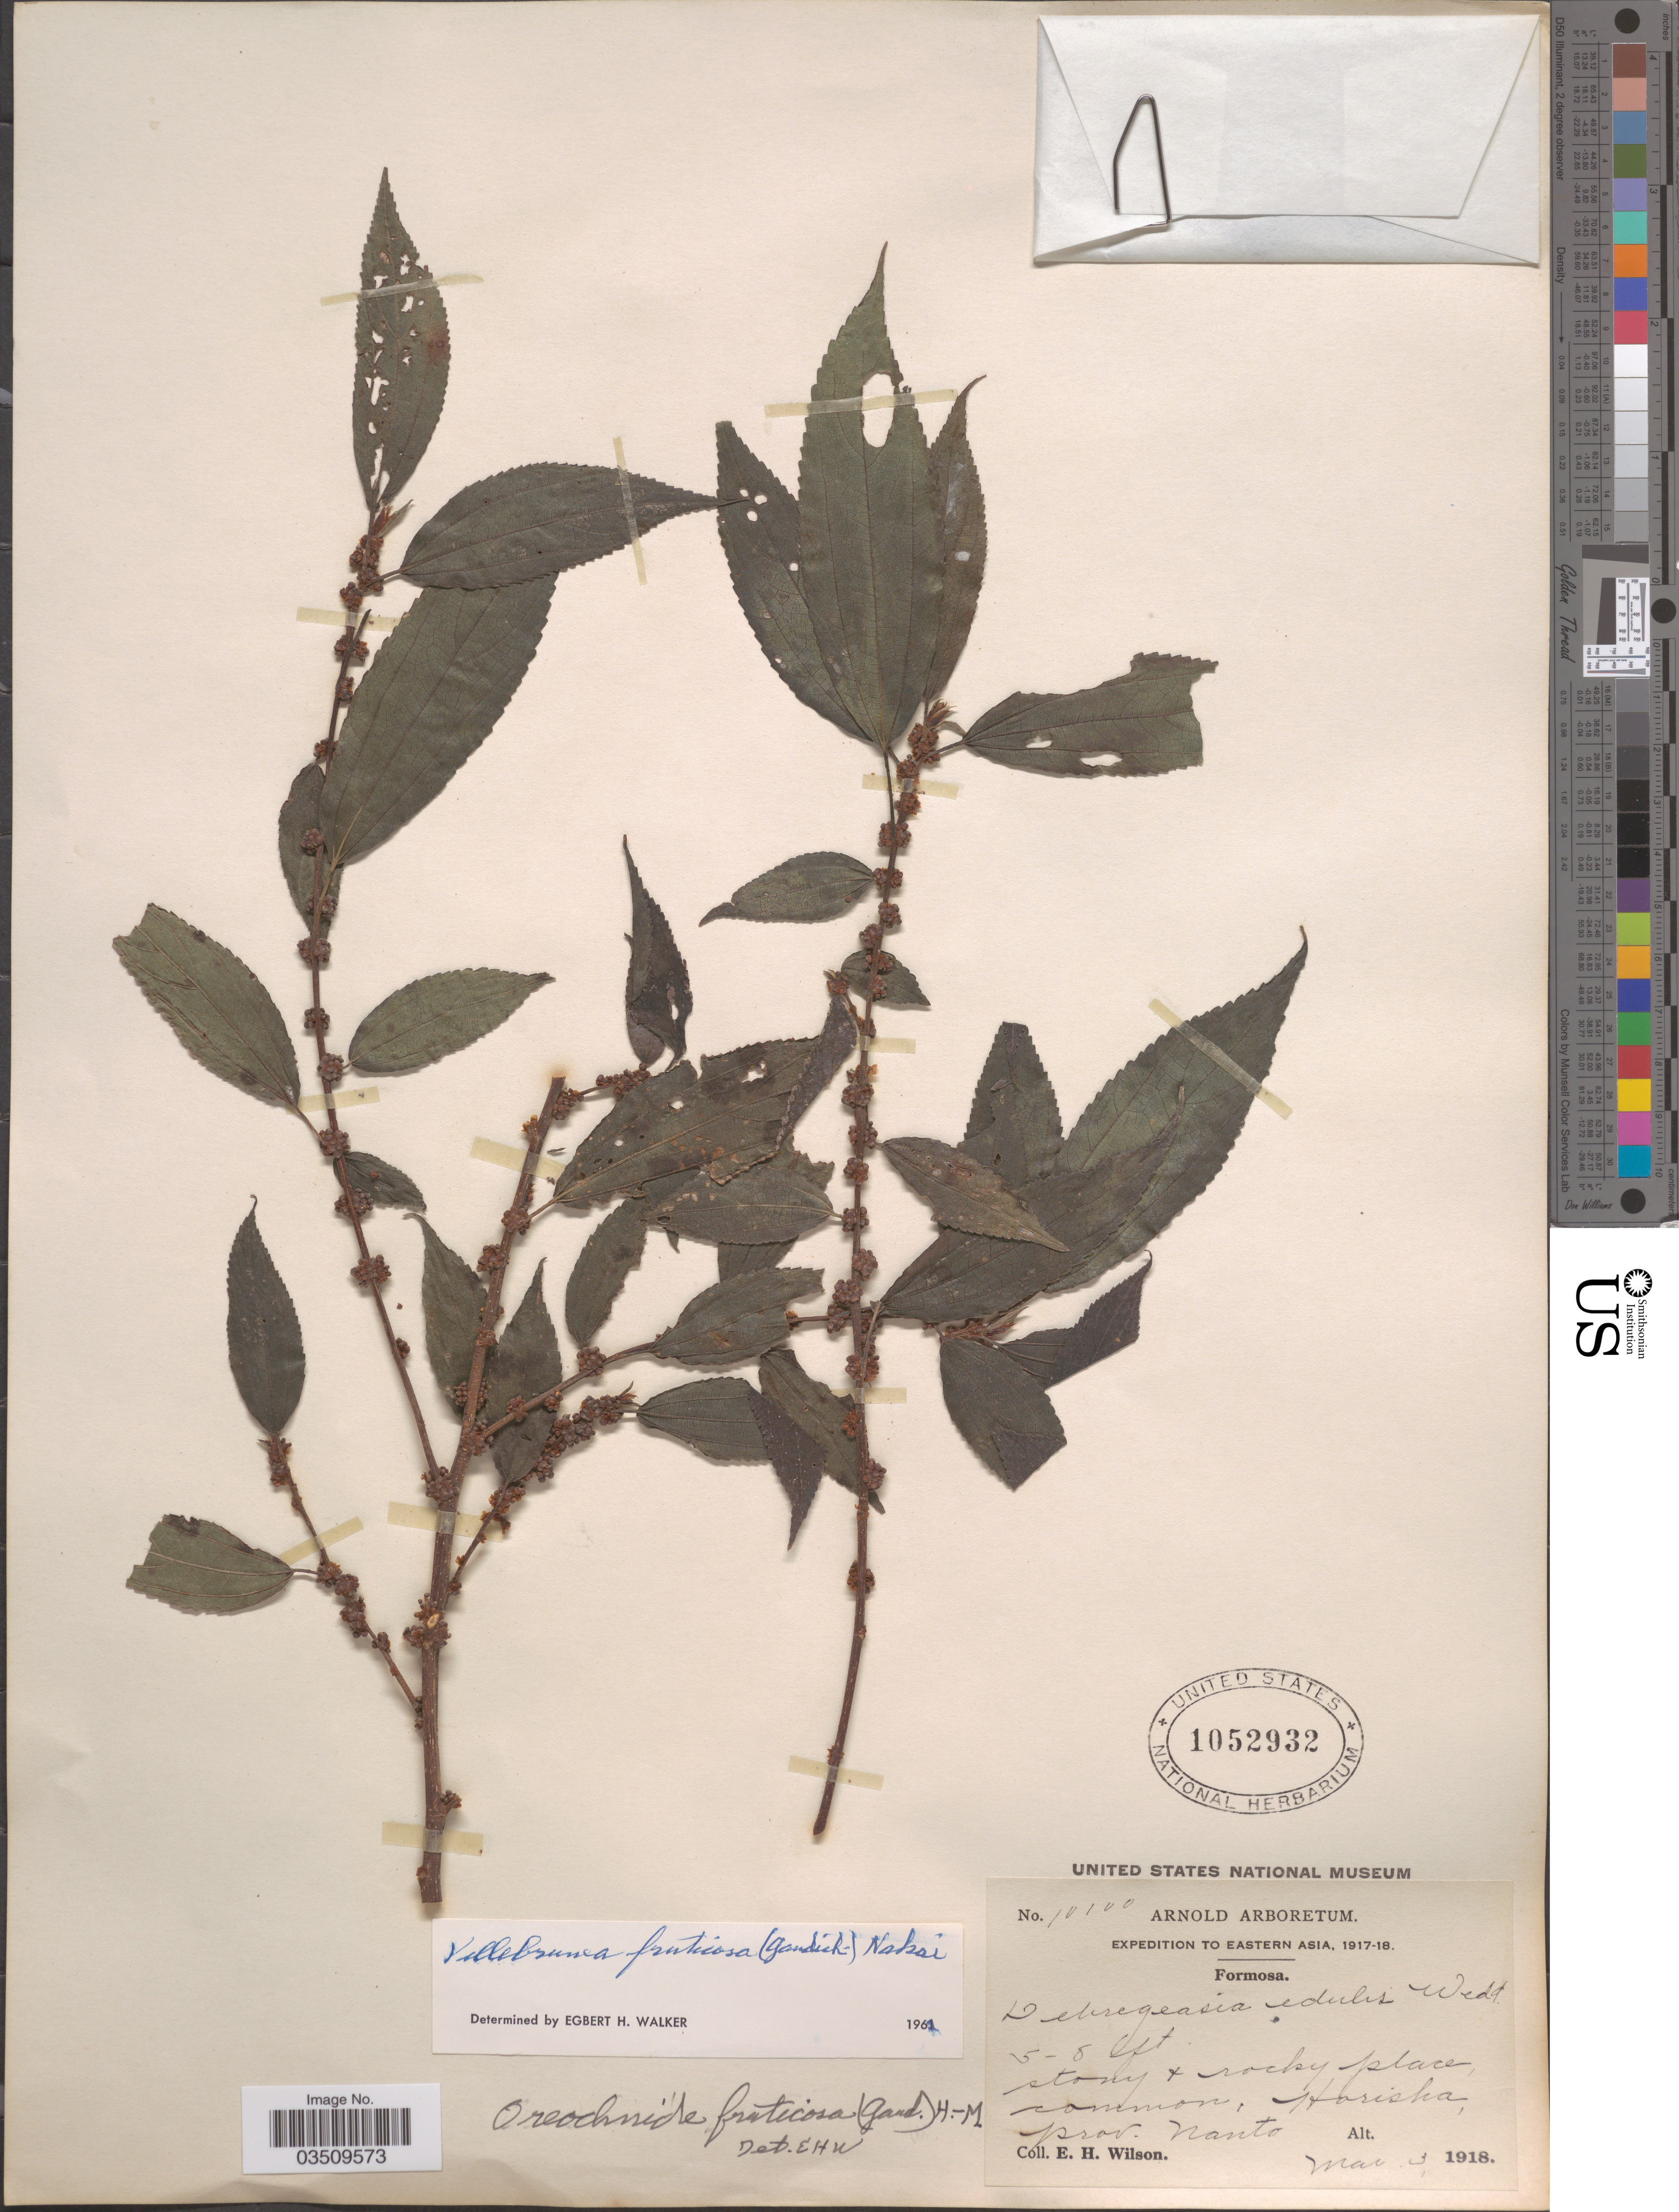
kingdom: Plantae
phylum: Tracheophyta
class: Magnoliopsida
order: Rosales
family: Urticaceae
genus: Oreocnide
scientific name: Oreocnide frutescens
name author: (Thunb.) Miq.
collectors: E. Wilson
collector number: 10100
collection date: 1918-03-03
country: Taiwan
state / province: Nantou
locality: Eastern Asia, Formosa. Horisha, prov. Nanto.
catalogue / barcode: US 1052932